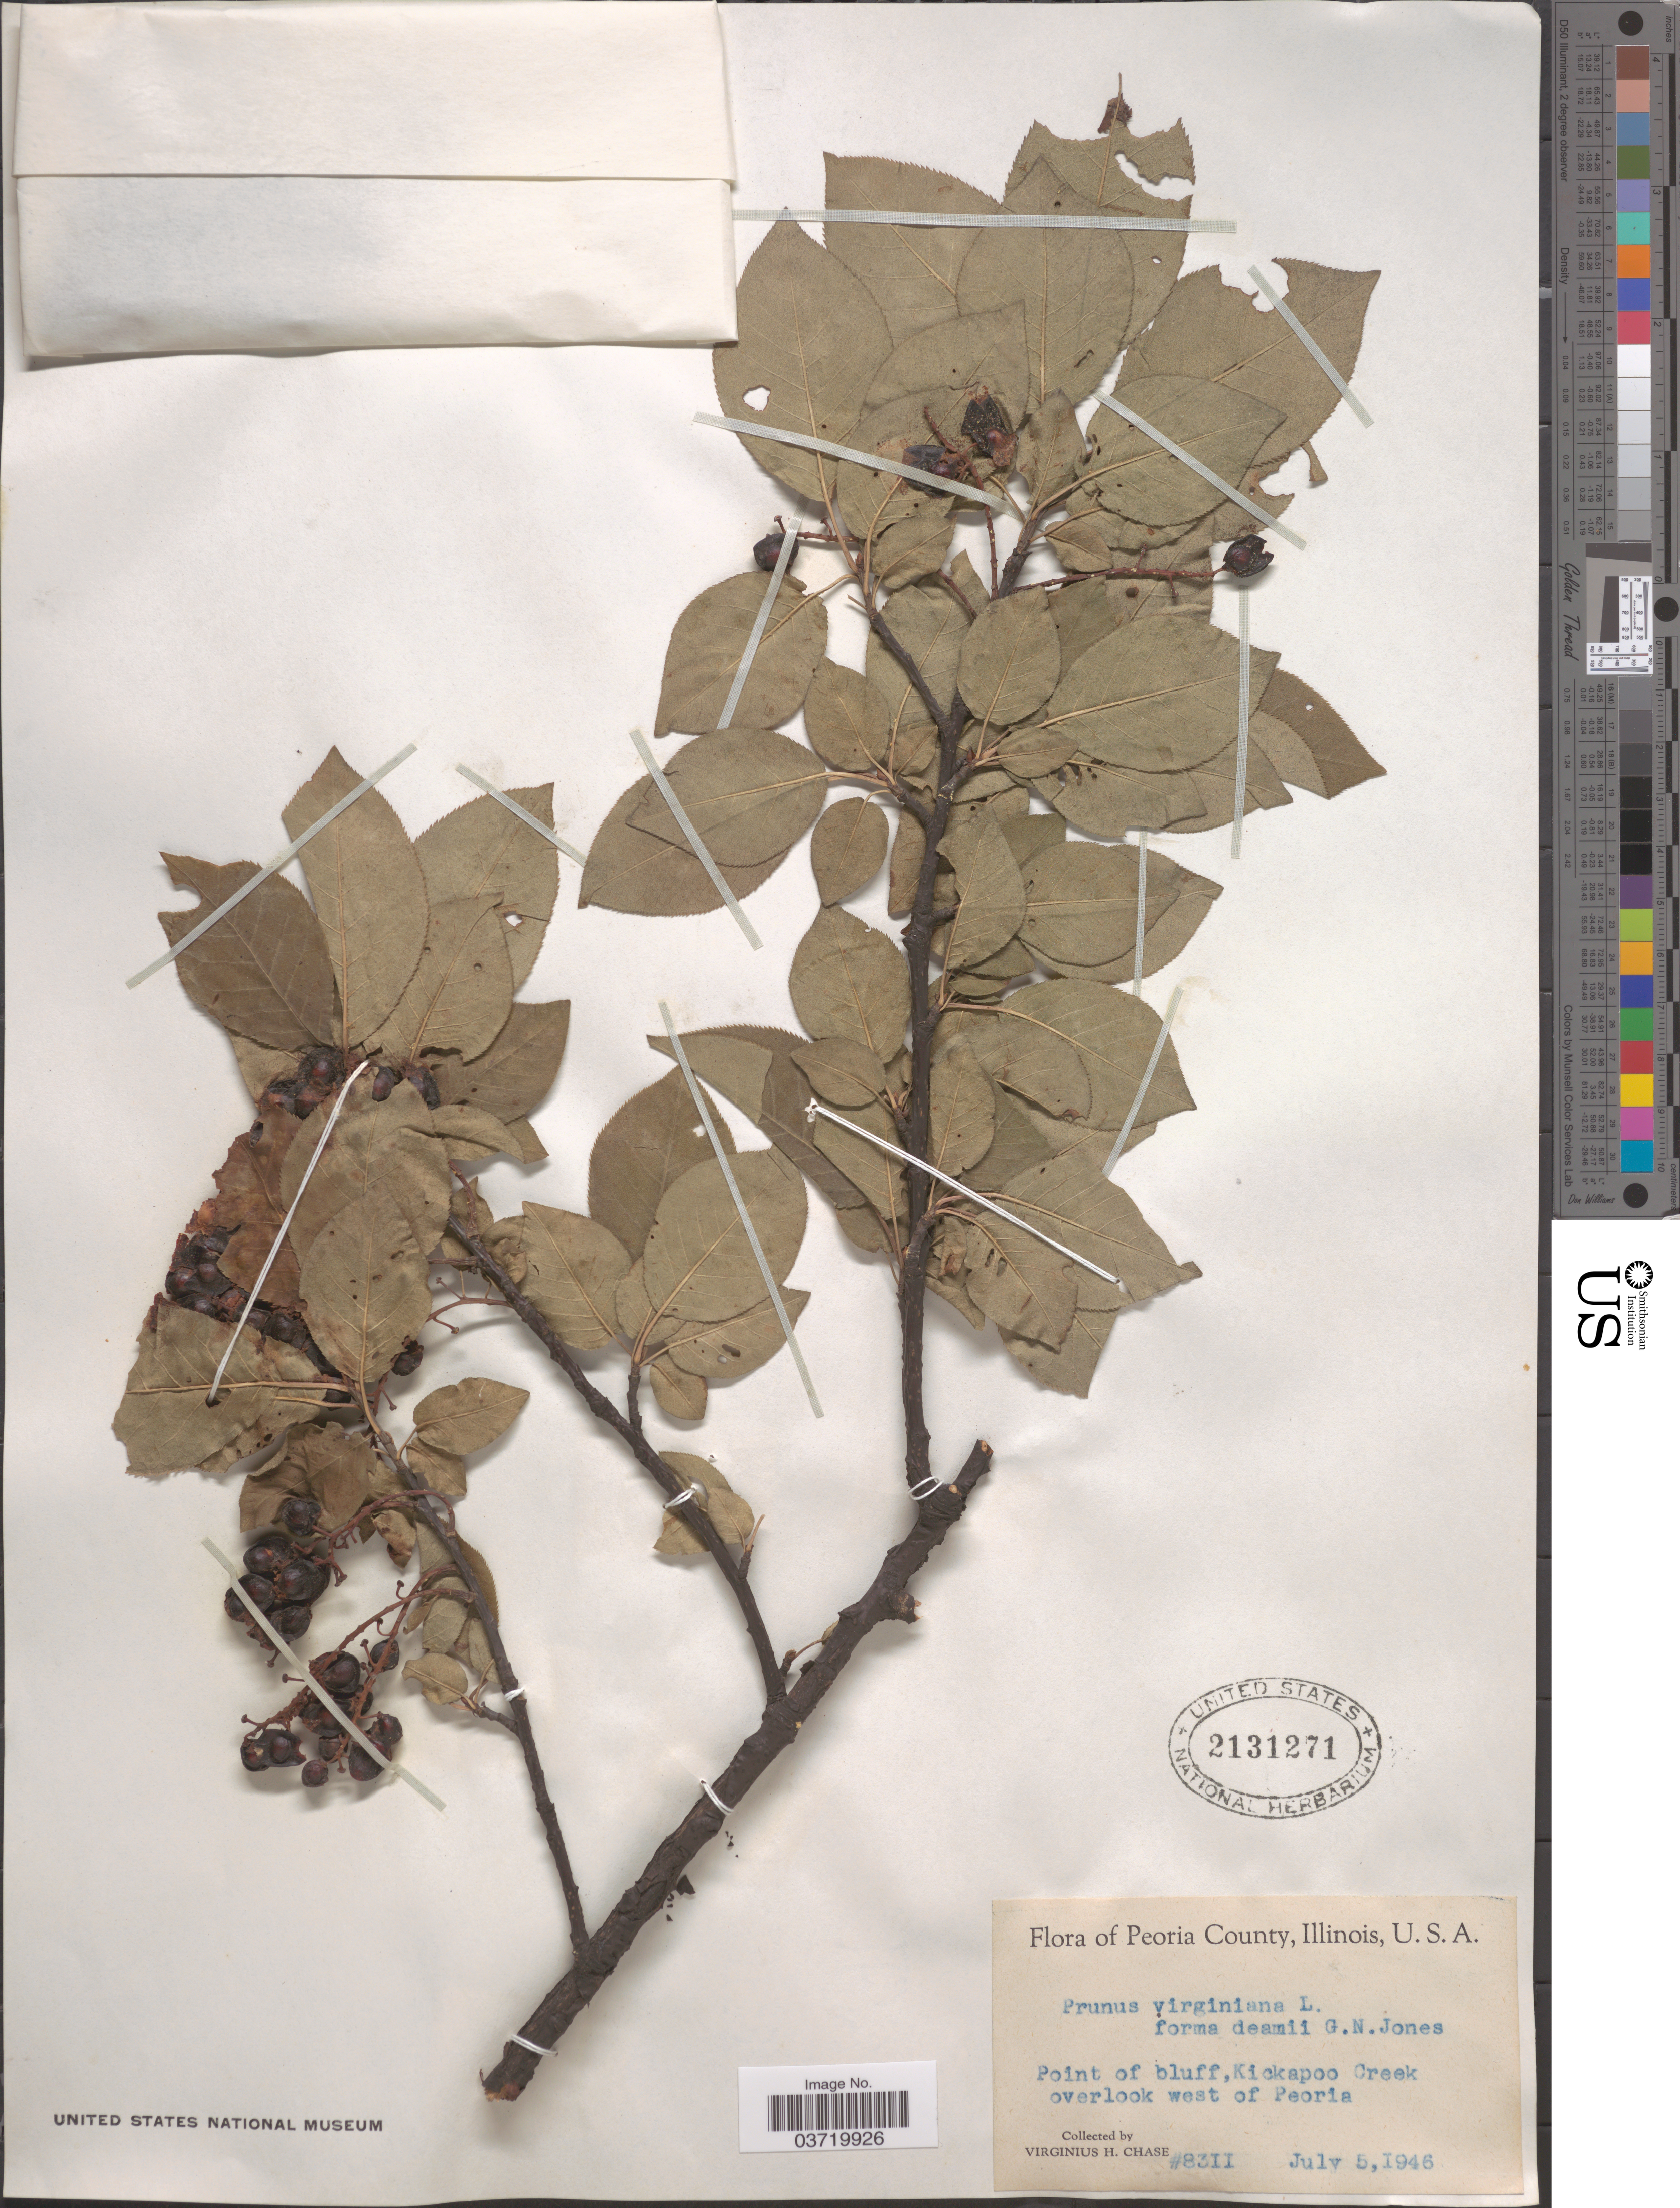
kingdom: Plantae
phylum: Tracheophyta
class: Magnoliopsida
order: Rosales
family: Rosaceae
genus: Prunus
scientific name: Prunus virginiana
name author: L.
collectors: V. H. Chase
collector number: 8311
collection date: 1946-07-05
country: United States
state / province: Illinois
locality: Peoria County. Point of bluff, Kickapoo Creek overlook west of Peoria.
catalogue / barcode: US 2131271